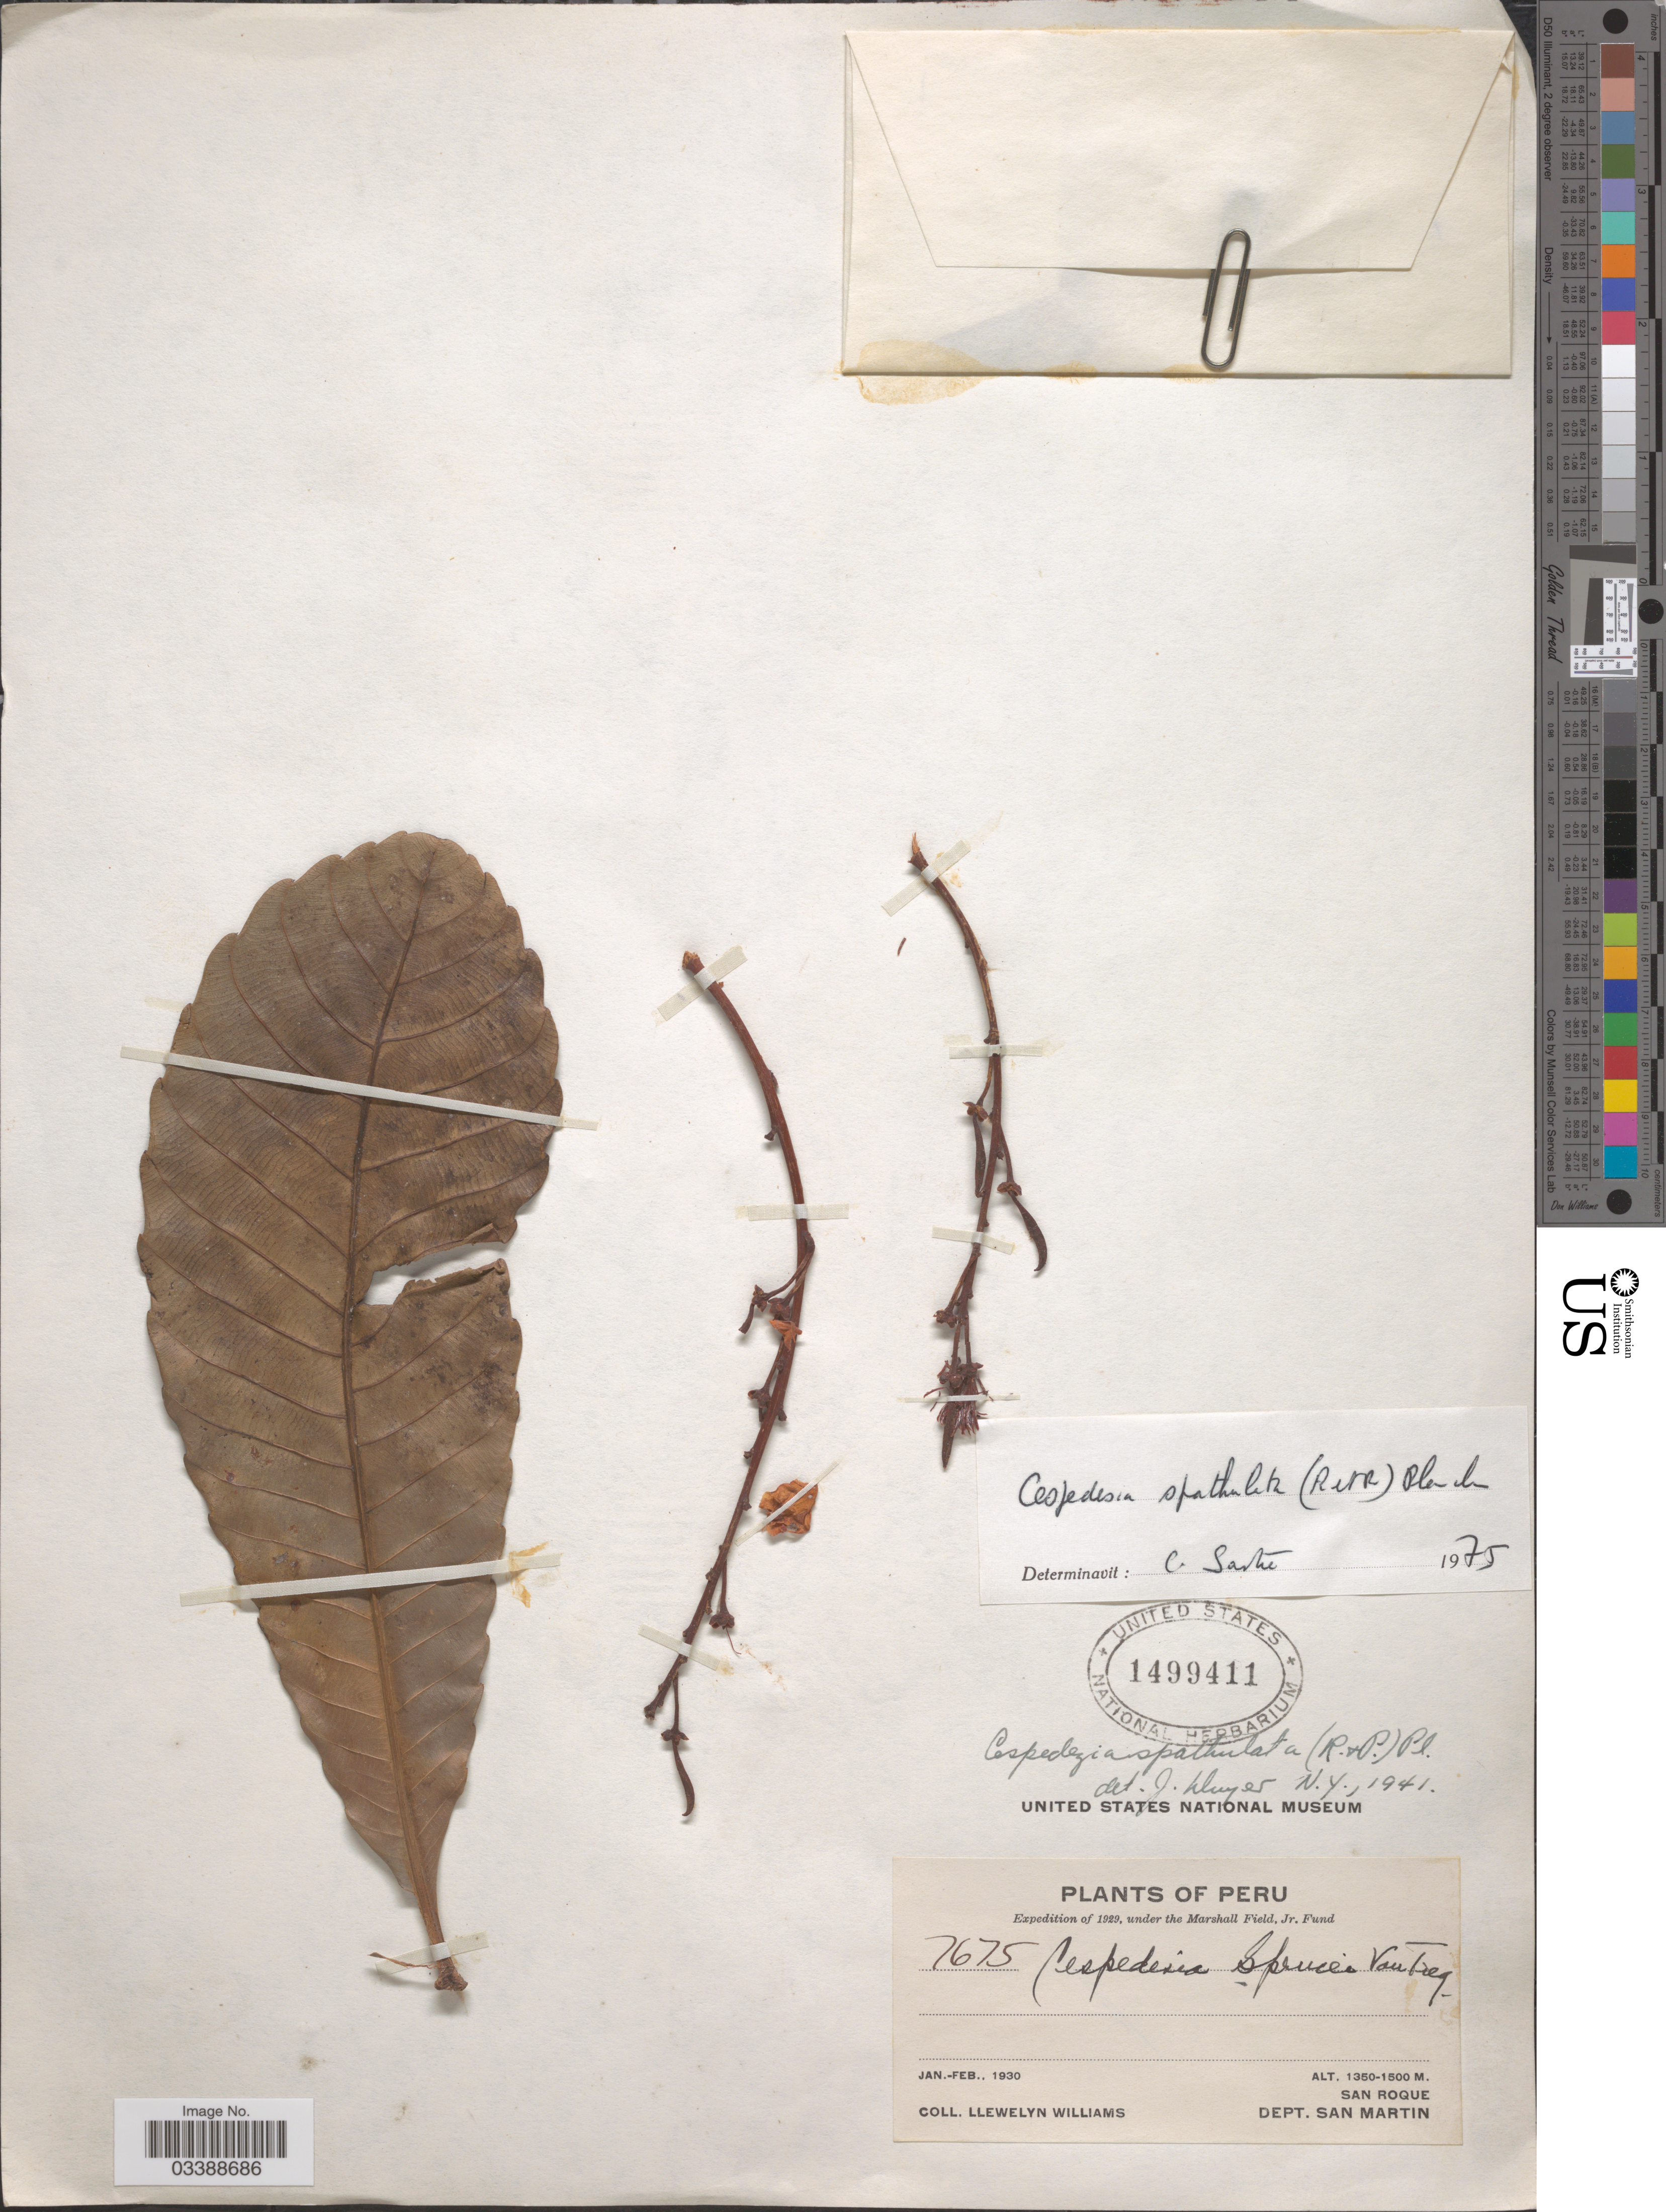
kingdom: Plantae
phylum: Tracheophyta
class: Magnoliopsida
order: Malpighiales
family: Ochnaceae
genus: Cespedesia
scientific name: Cespedesia spathulata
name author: (Ruiz & Pav.) Planch.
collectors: Ll. Williams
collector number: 7675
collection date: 1930-01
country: Peru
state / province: San Martín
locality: San Roque, Dept. San Martin.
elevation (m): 1350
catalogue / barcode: US 1499411